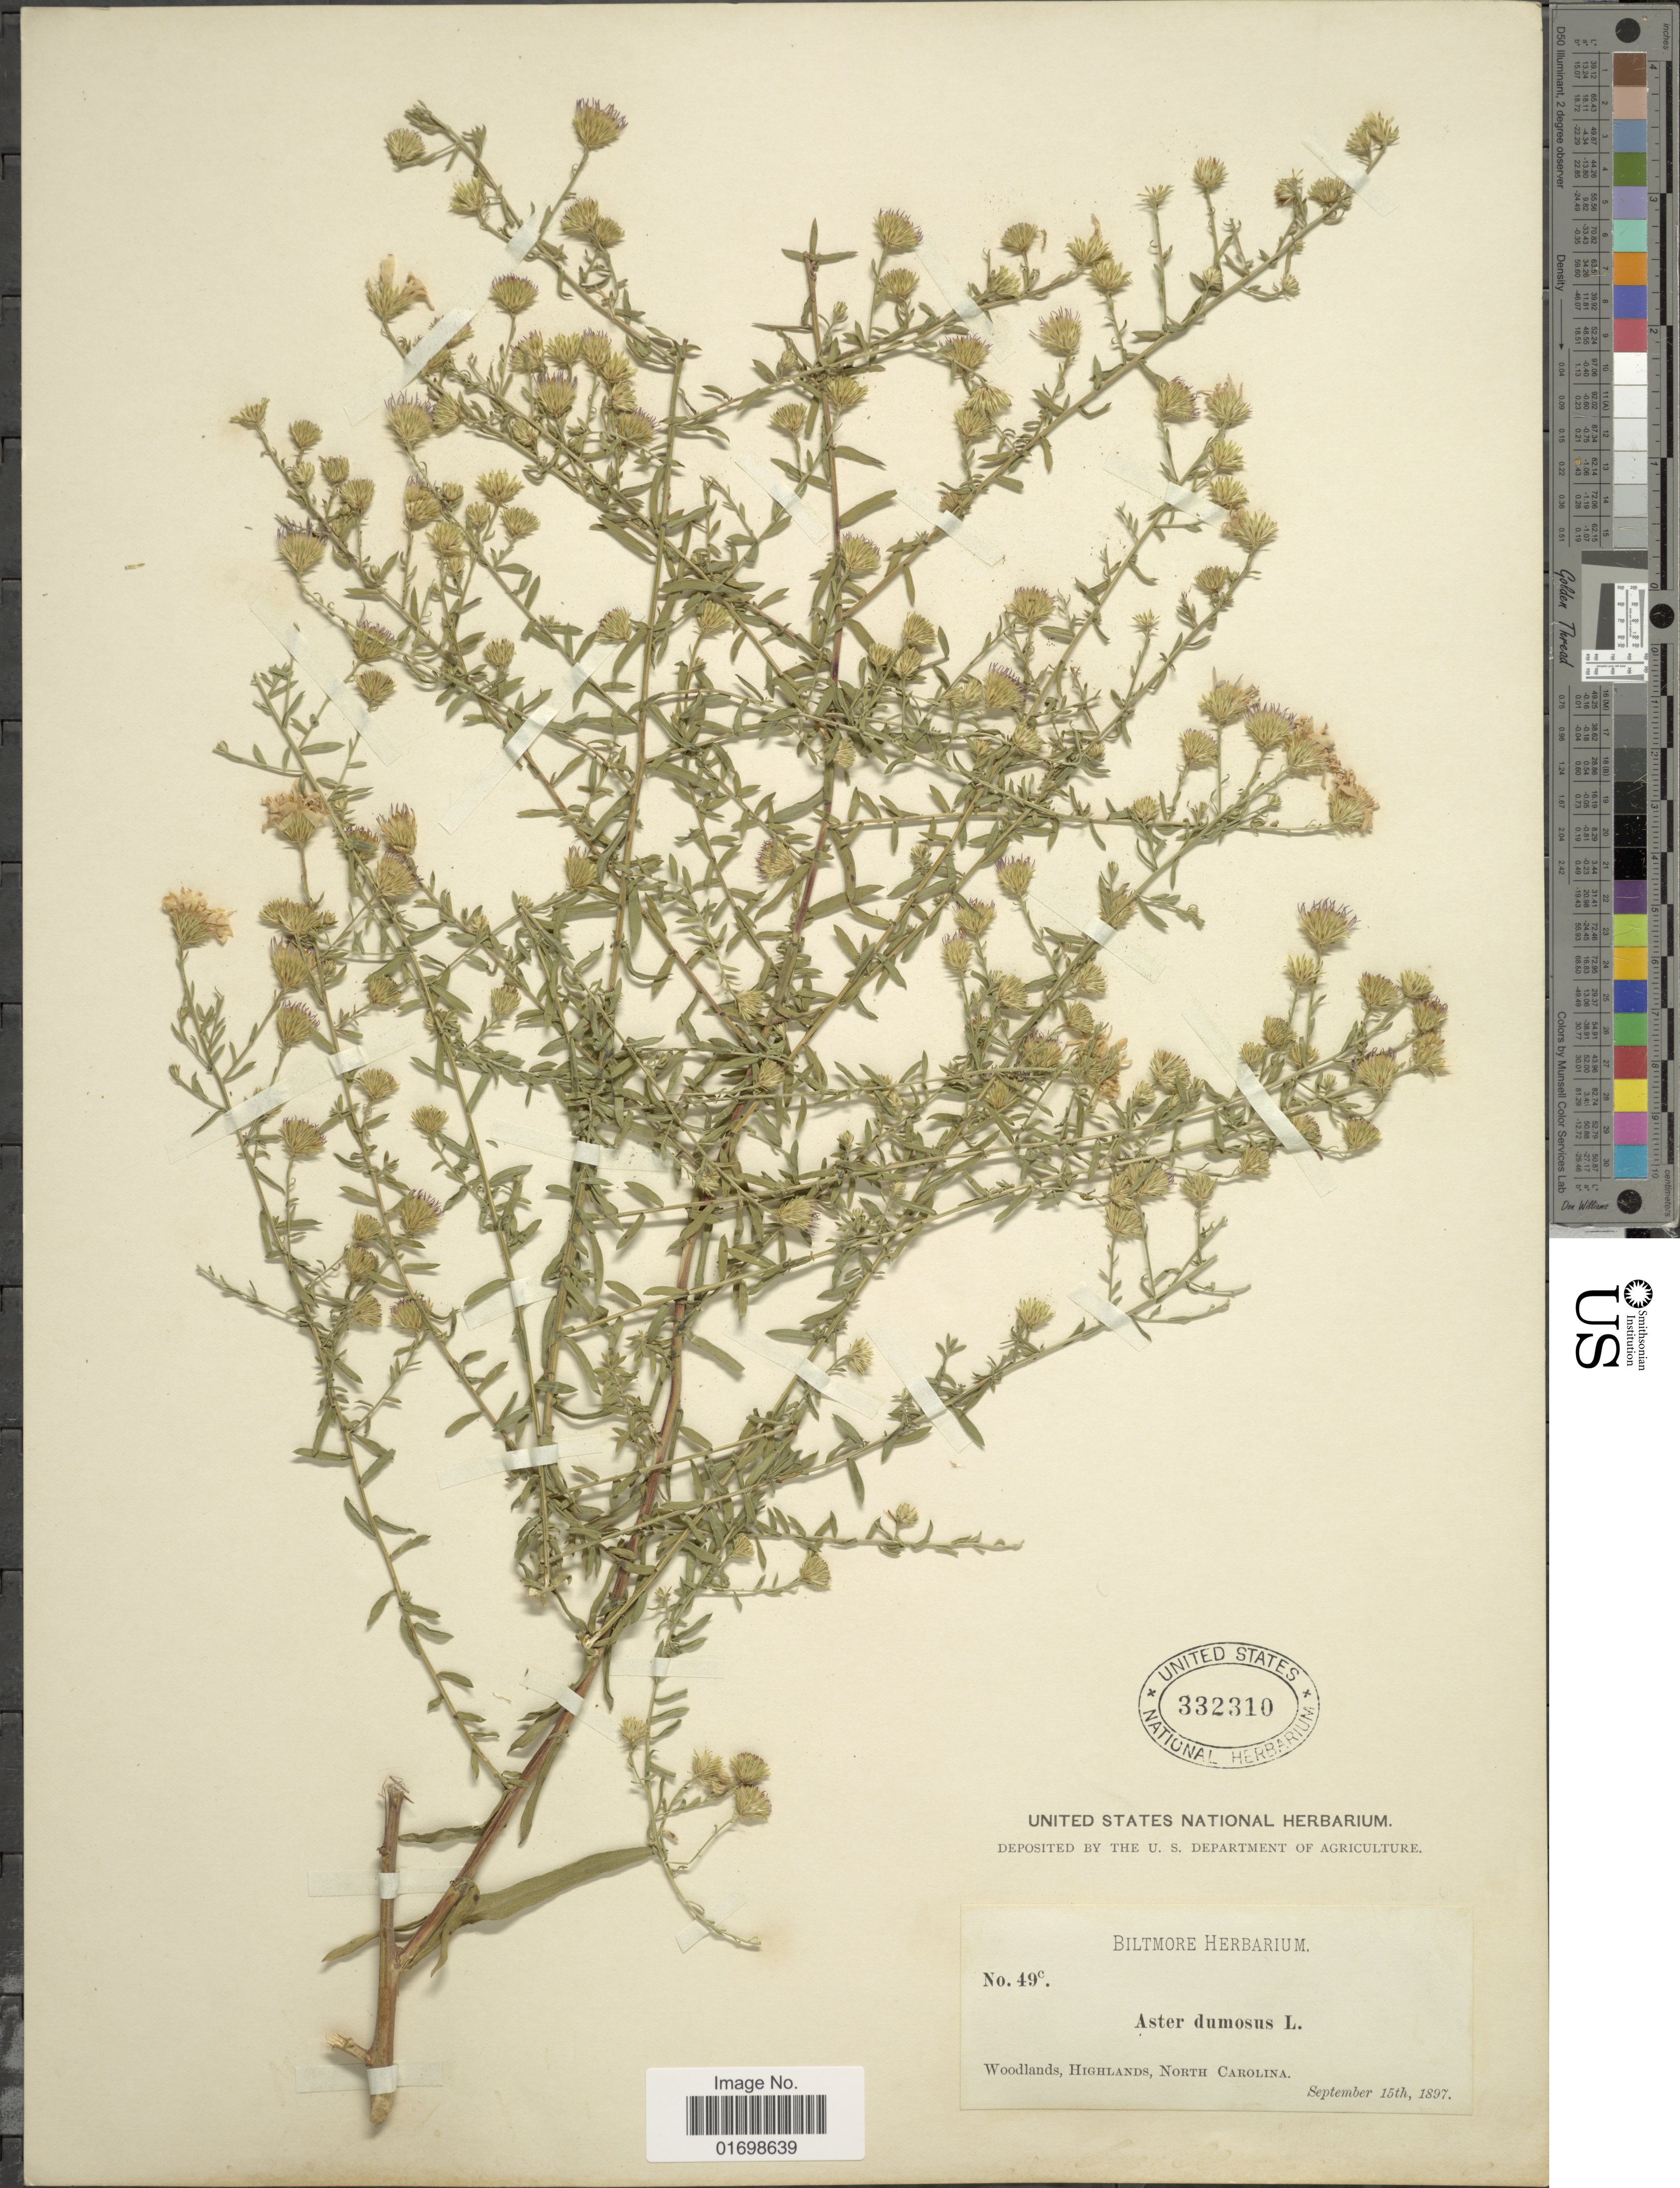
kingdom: Plantae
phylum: Tracheophyta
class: Magnoliopsida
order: Asterales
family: Asteraceae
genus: Symphyotrichum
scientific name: Symphyotrichum dumosum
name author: (L.) G.L. Nesom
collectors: ex herb. Biltmore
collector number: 49c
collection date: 1897-09-15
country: United States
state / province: North Carolina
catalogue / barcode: US 332310